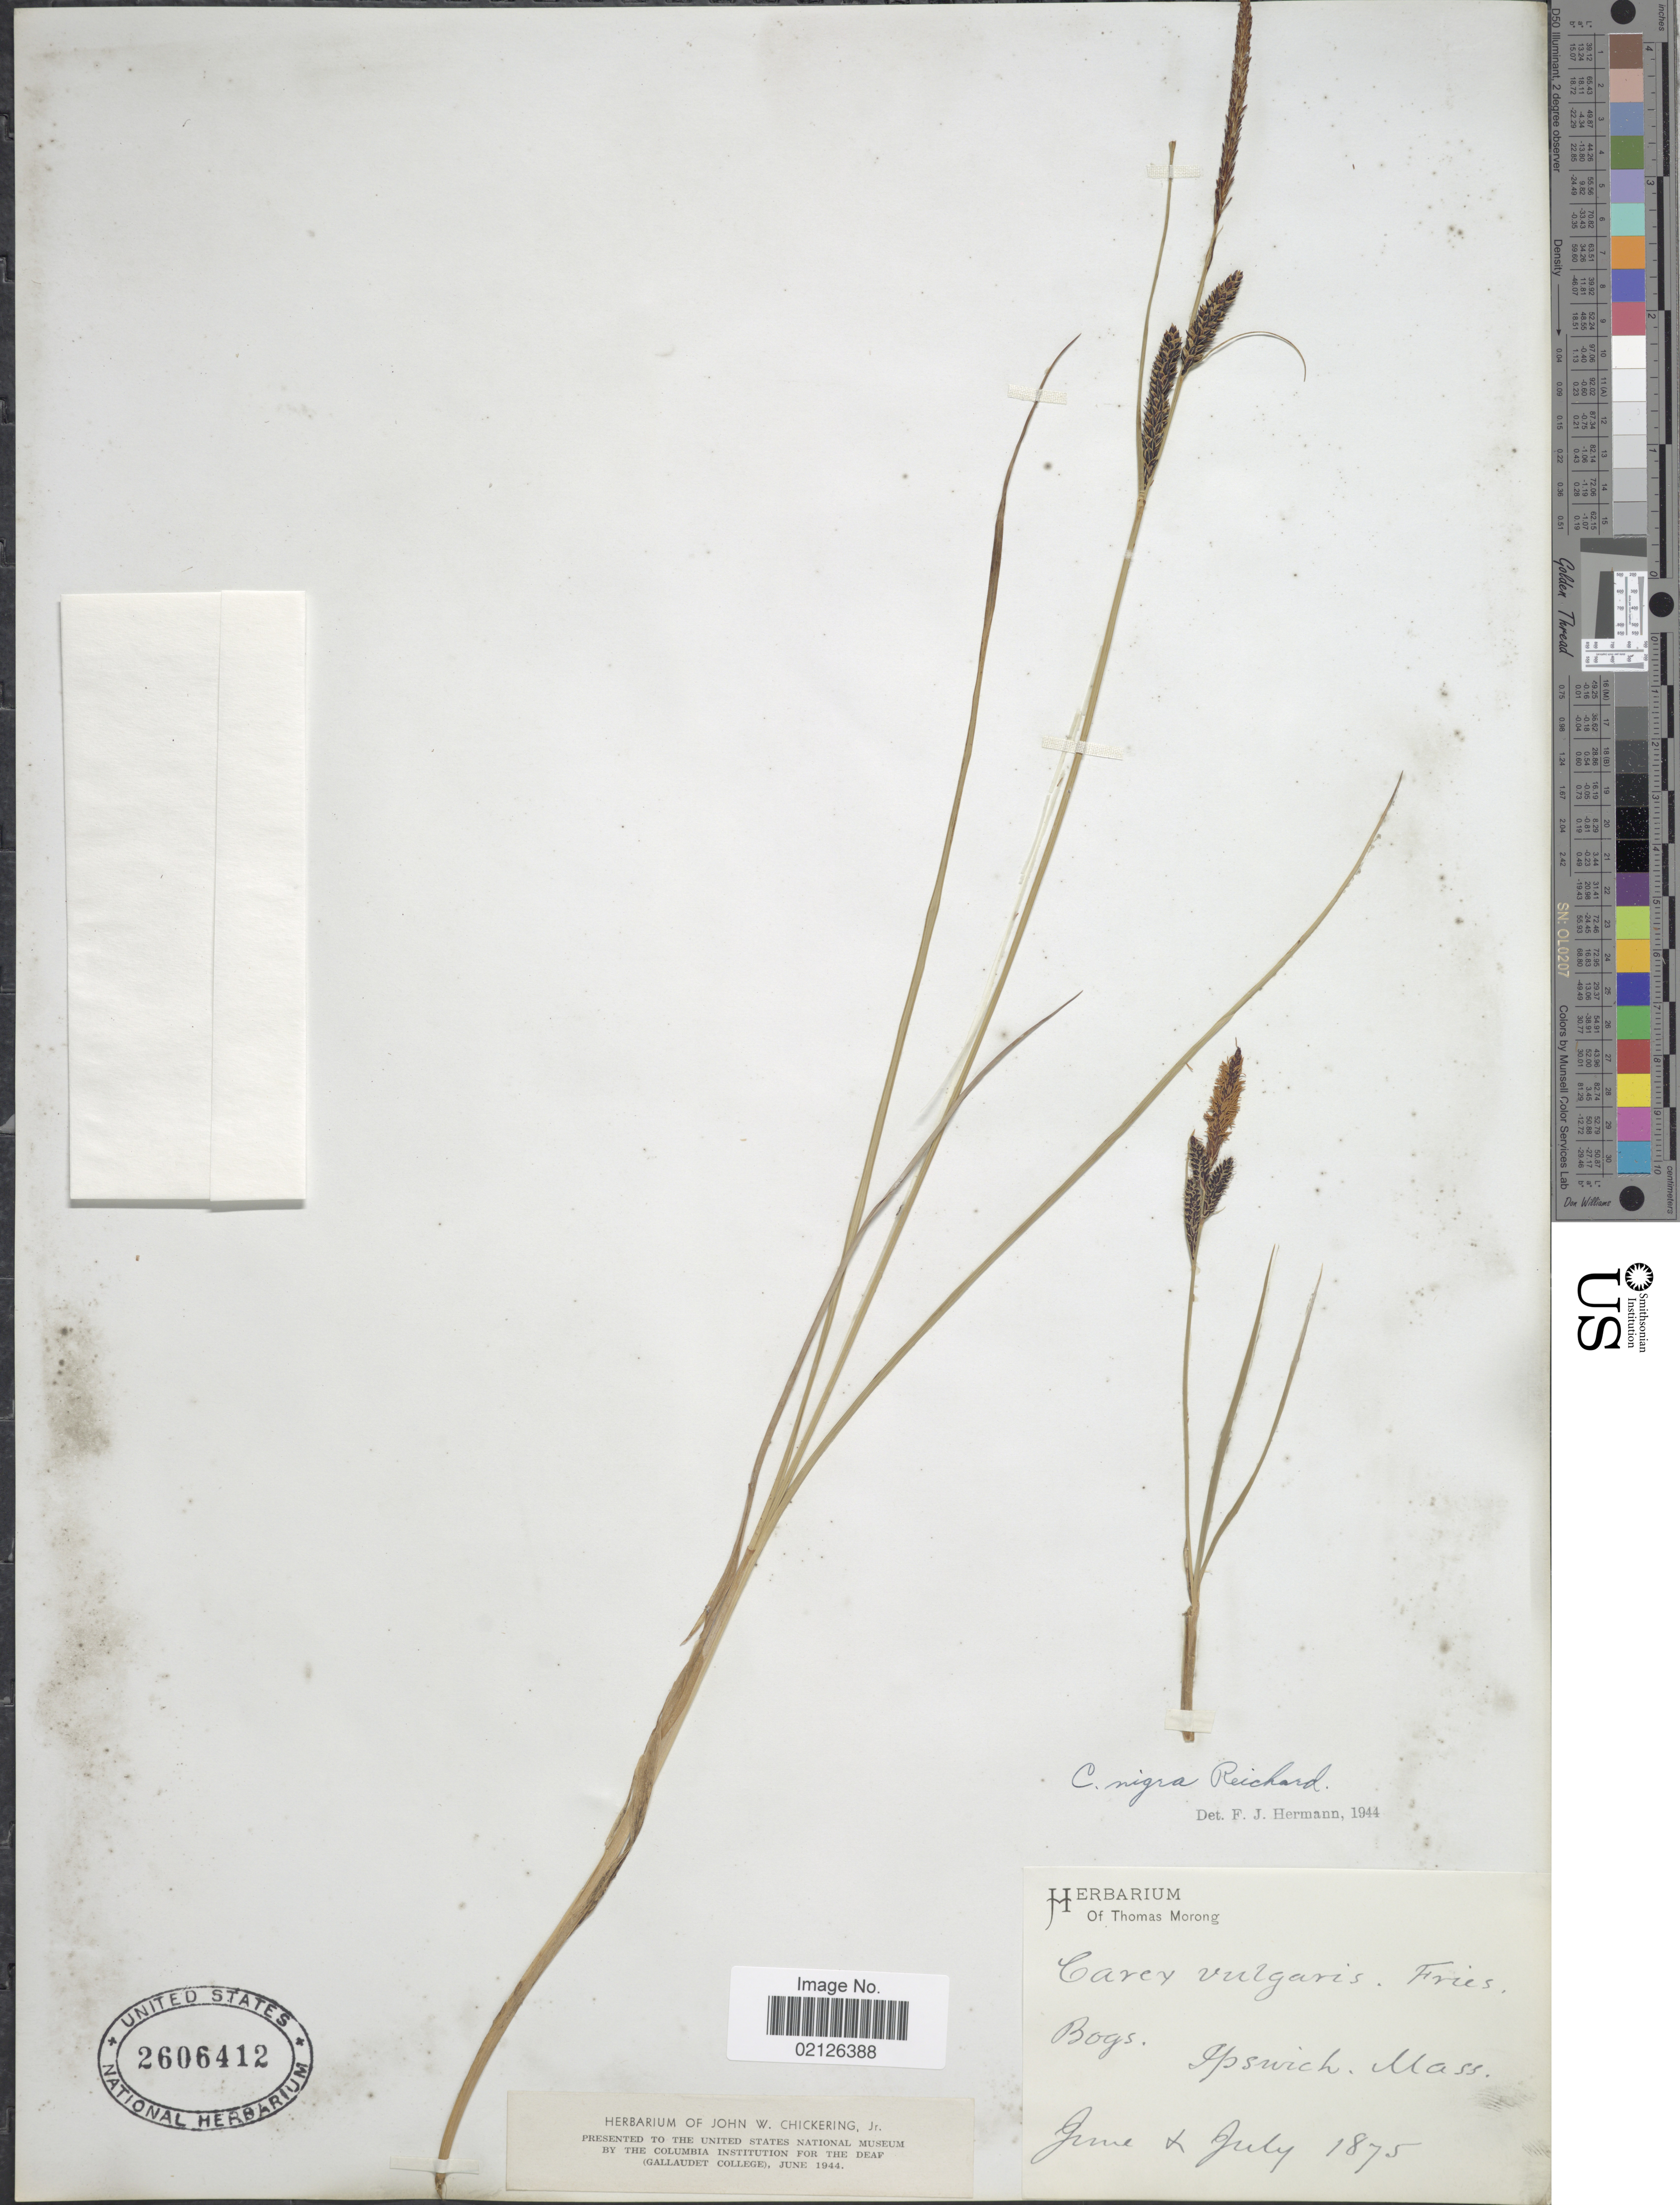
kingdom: Plantae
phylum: Tracheophyta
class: Liliopsida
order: Poales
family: Cyperaceae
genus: Carex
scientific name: Carex nigra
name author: (L.) Reichard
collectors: ex Herb. T. Morong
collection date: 1875-06/1875-07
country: United States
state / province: Massachusetts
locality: Bogs, Ipswich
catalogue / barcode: US 2606412